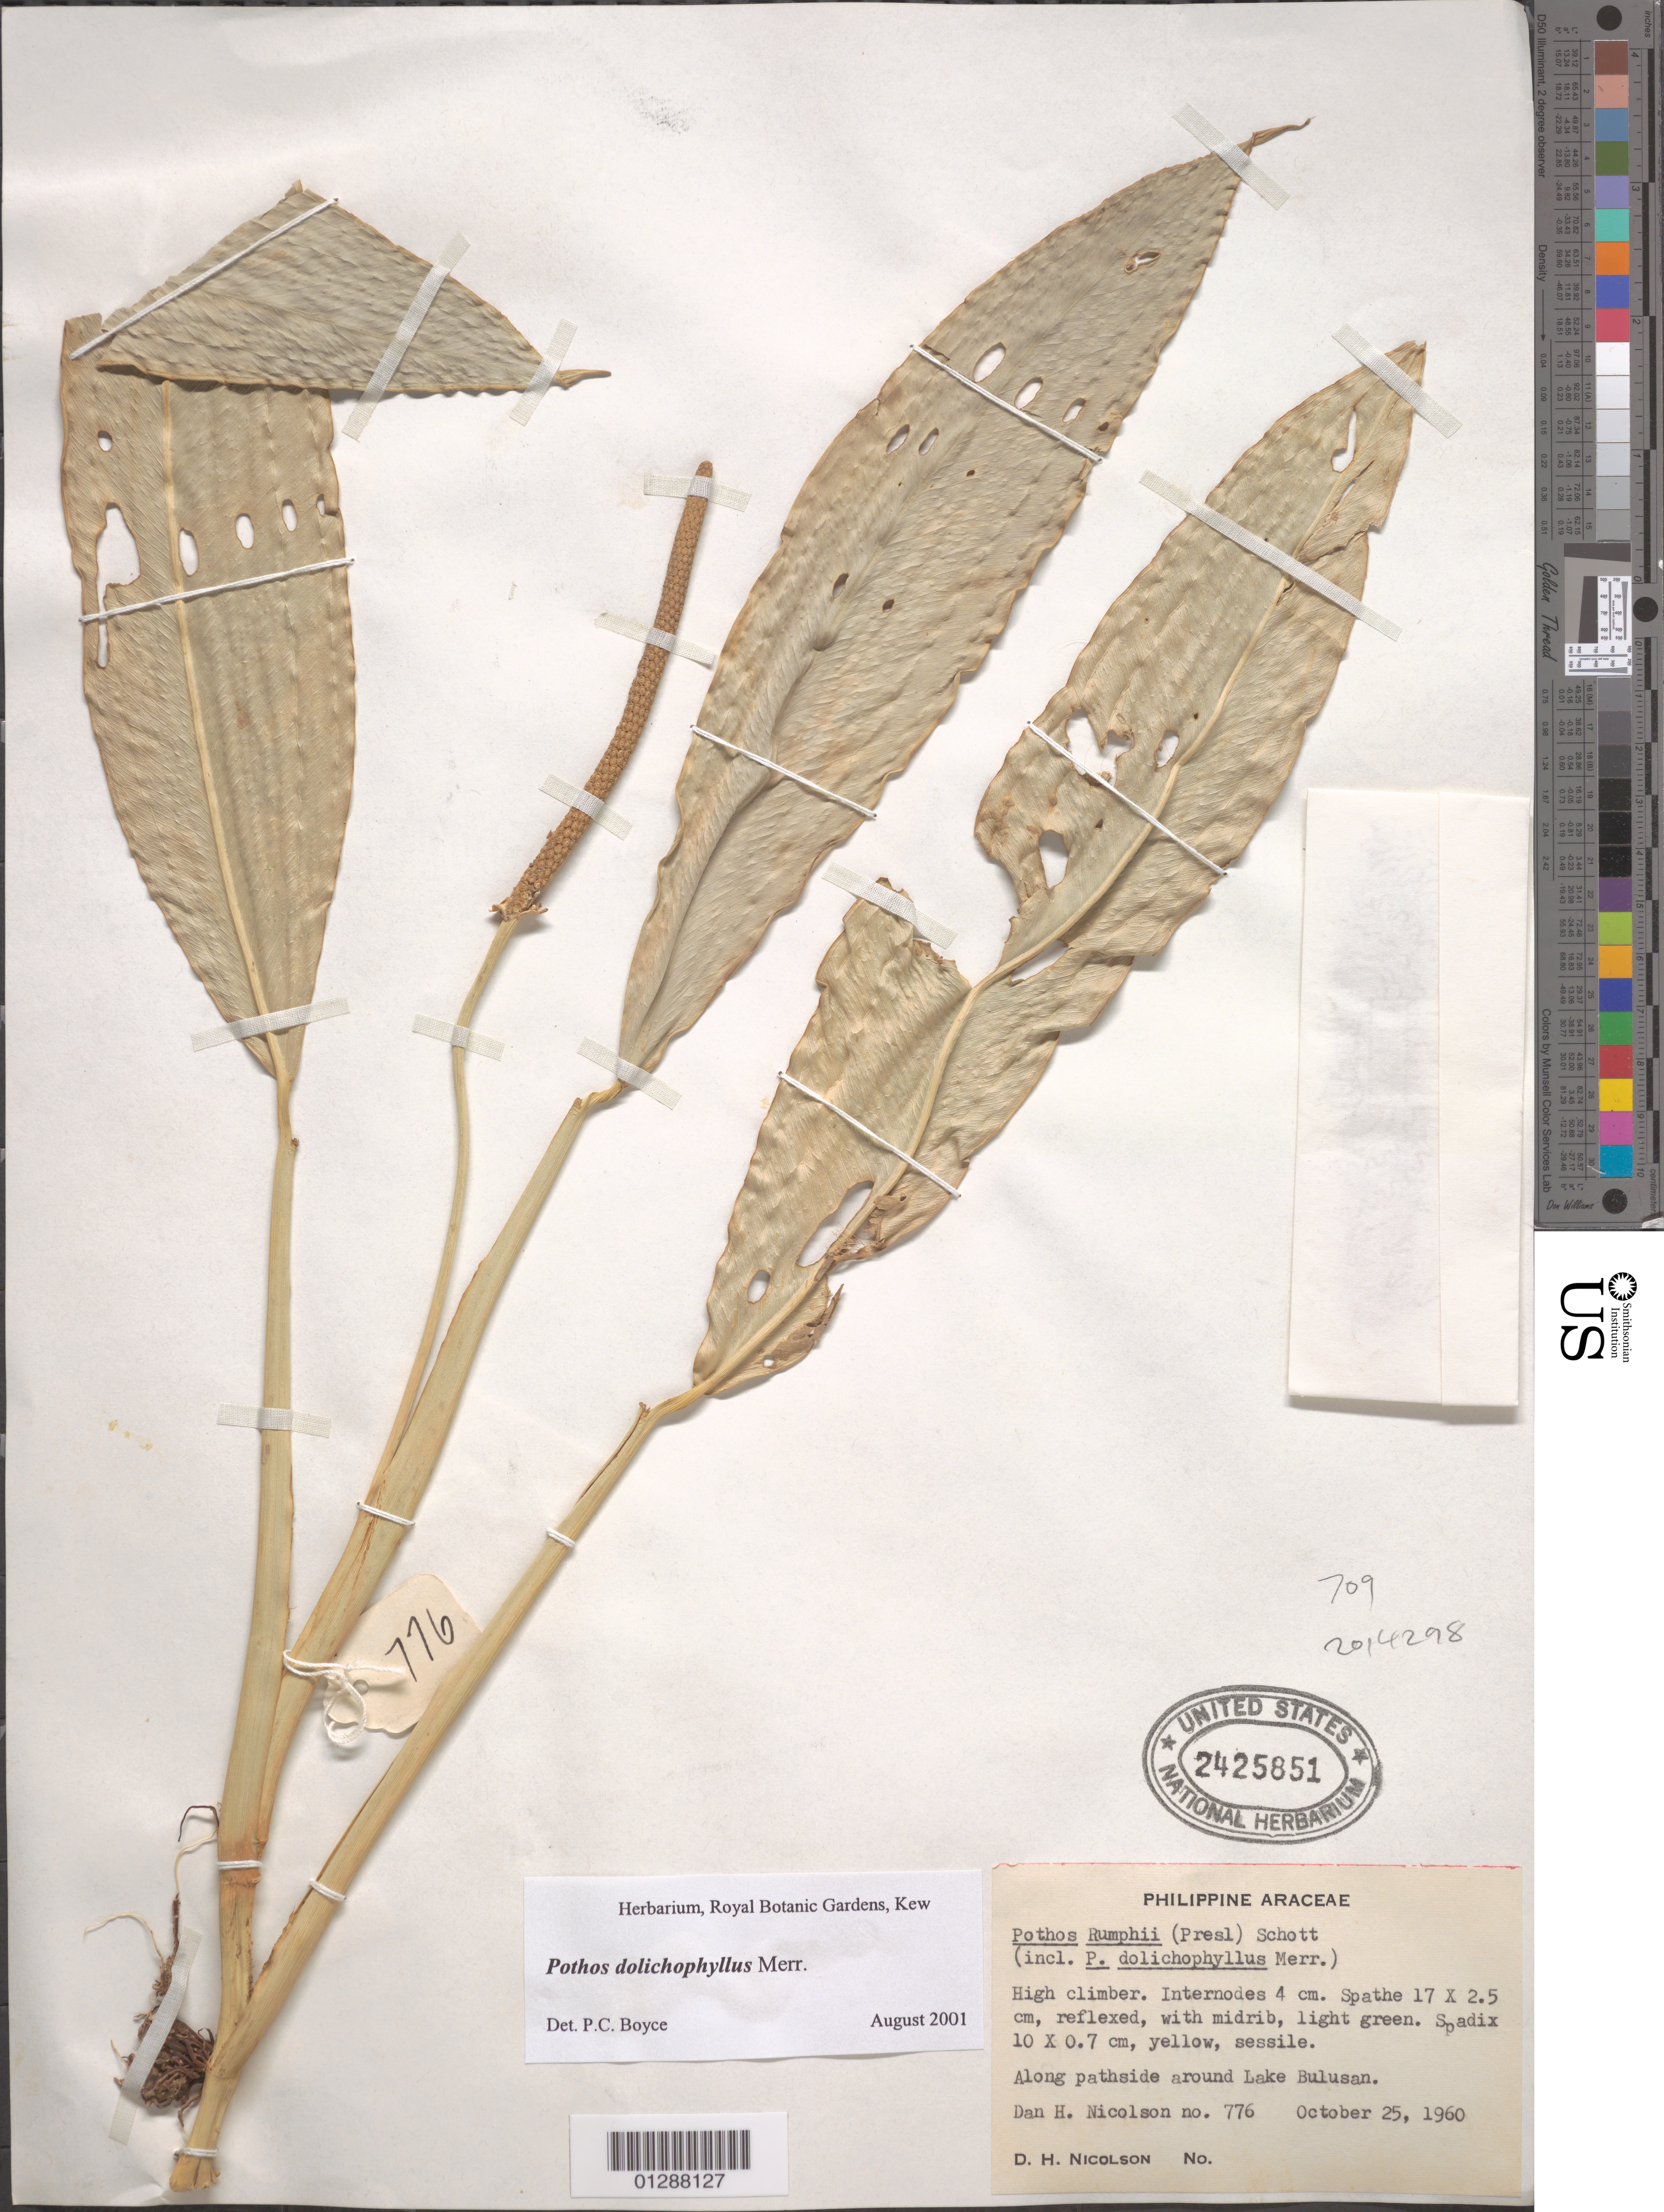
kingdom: Plantae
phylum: Tracheophyta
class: Liliopsida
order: Alismatales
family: Araceae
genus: Pothos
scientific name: Pothos dolichophyllus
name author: Merr.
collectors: D. H. Nicolson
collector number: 776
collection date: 1960-10-25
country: Philippines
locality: Along pathside around Lake Bulusan.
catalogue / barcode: US 2425851